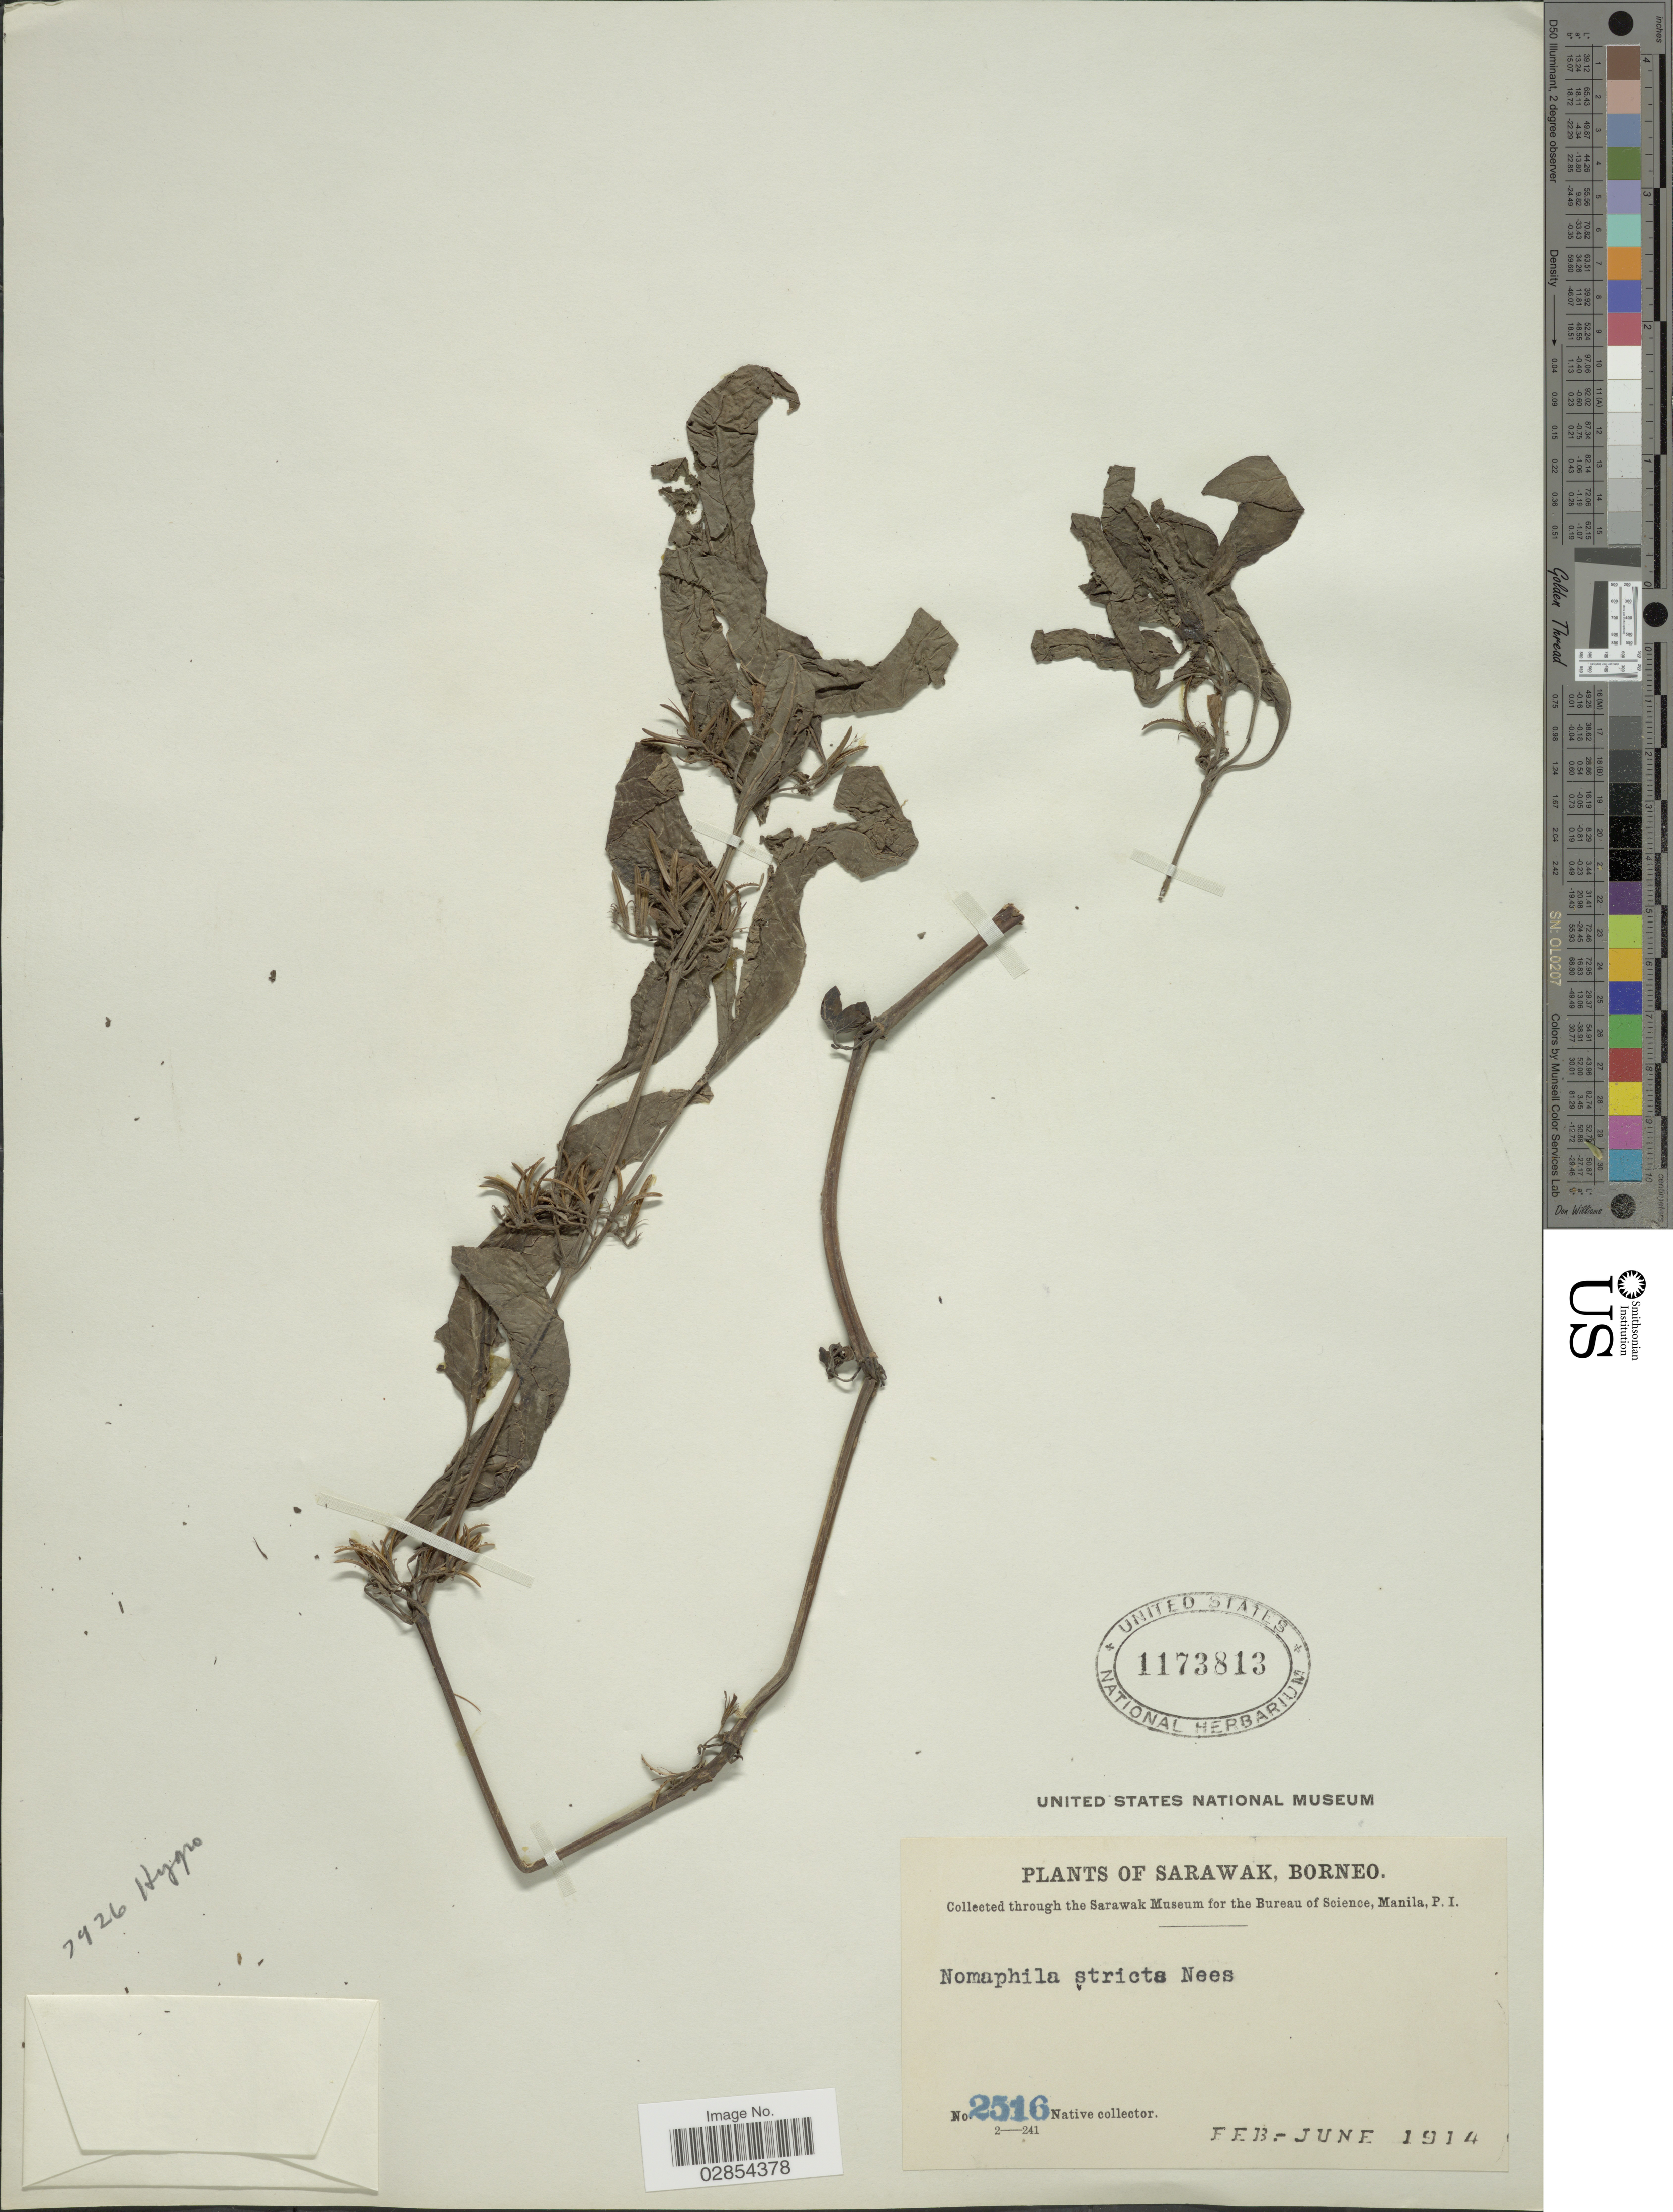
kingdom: Plantae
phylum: Tracheophyta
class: Magnoliopsida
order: Lamiales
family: Acanthaceae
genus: Hygrophila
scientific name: Hygrophila stricta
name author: Lindau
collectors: Native collector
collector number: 2516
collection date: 1914-02/1914-06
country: Malaysia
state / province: Sarawak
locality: Borneo.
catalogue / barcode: US 1173813